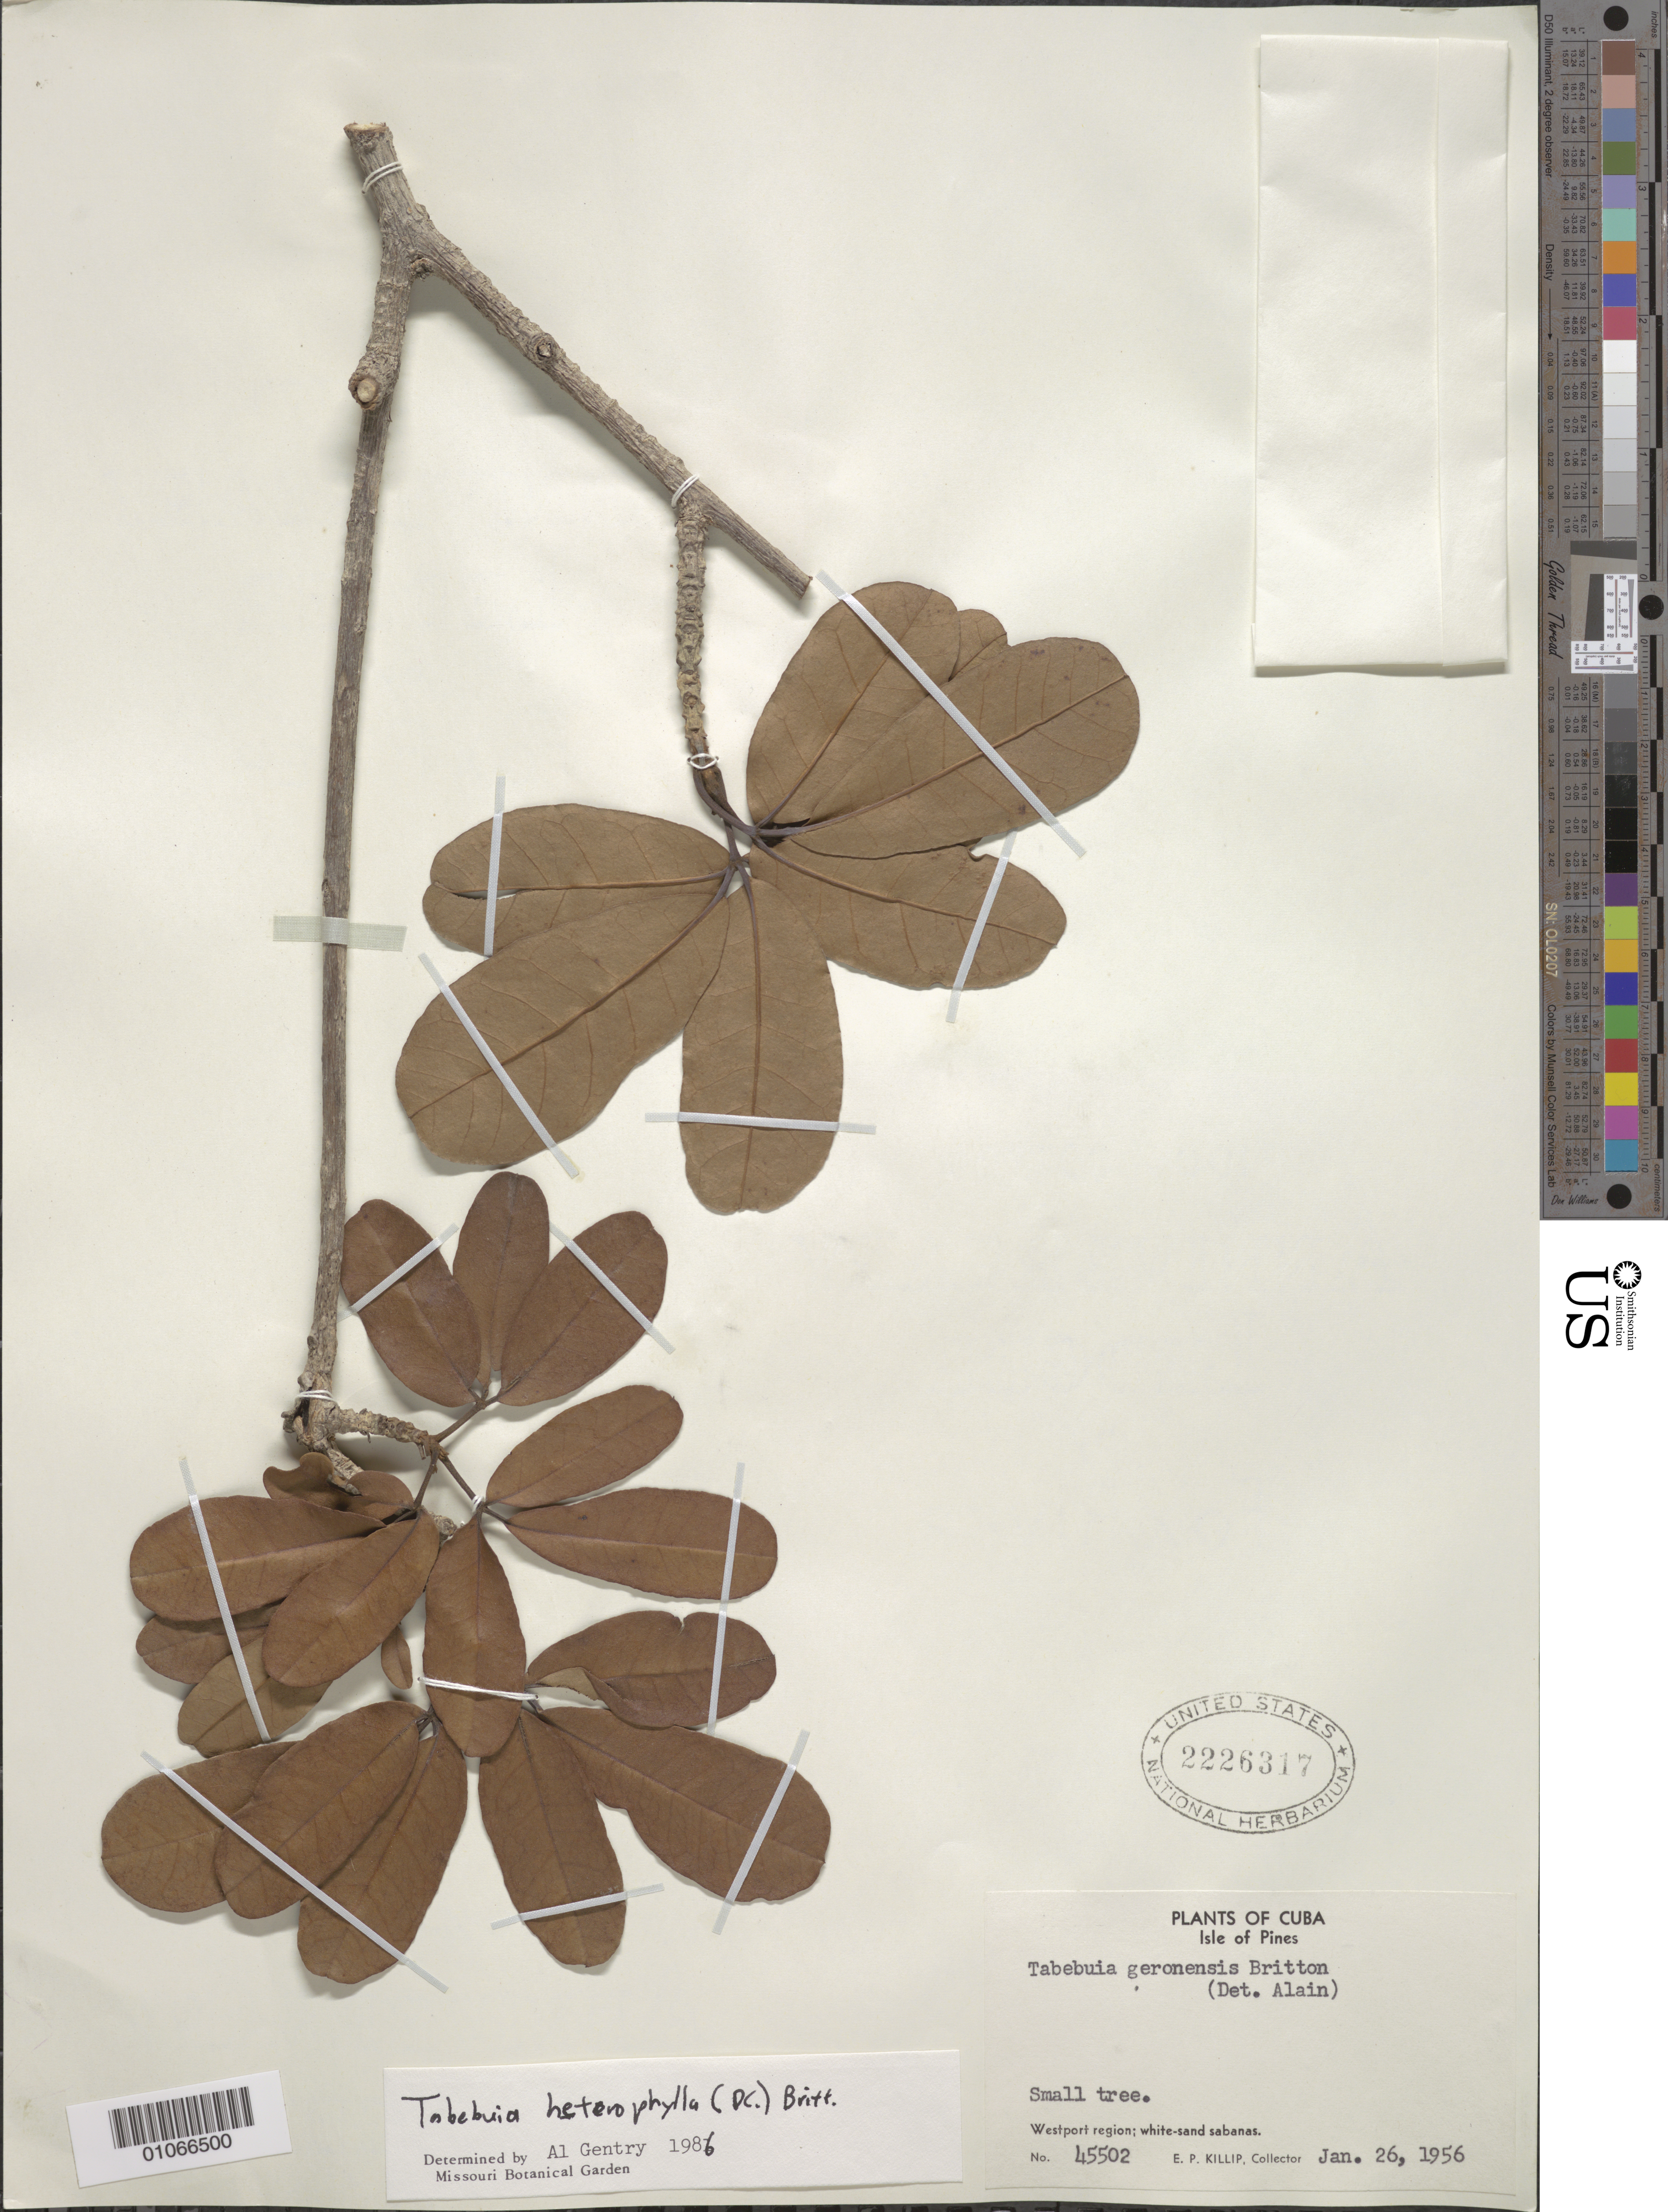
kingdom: Plantae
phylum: Tracheophyta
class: Magnoliopsida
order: Lamiales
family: Bignoniaceae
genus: Tabebuia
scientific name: Tabebuia heterophylla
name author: (DC.) Britton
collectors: E. P. Killip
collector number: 45502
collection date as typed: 26 Jan 1956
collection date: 1956-01-26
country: Cuba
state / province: Isla de La Juventud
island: Isla de la Juventud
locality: Westport region, white-sand savannas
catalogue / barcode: US 2226317